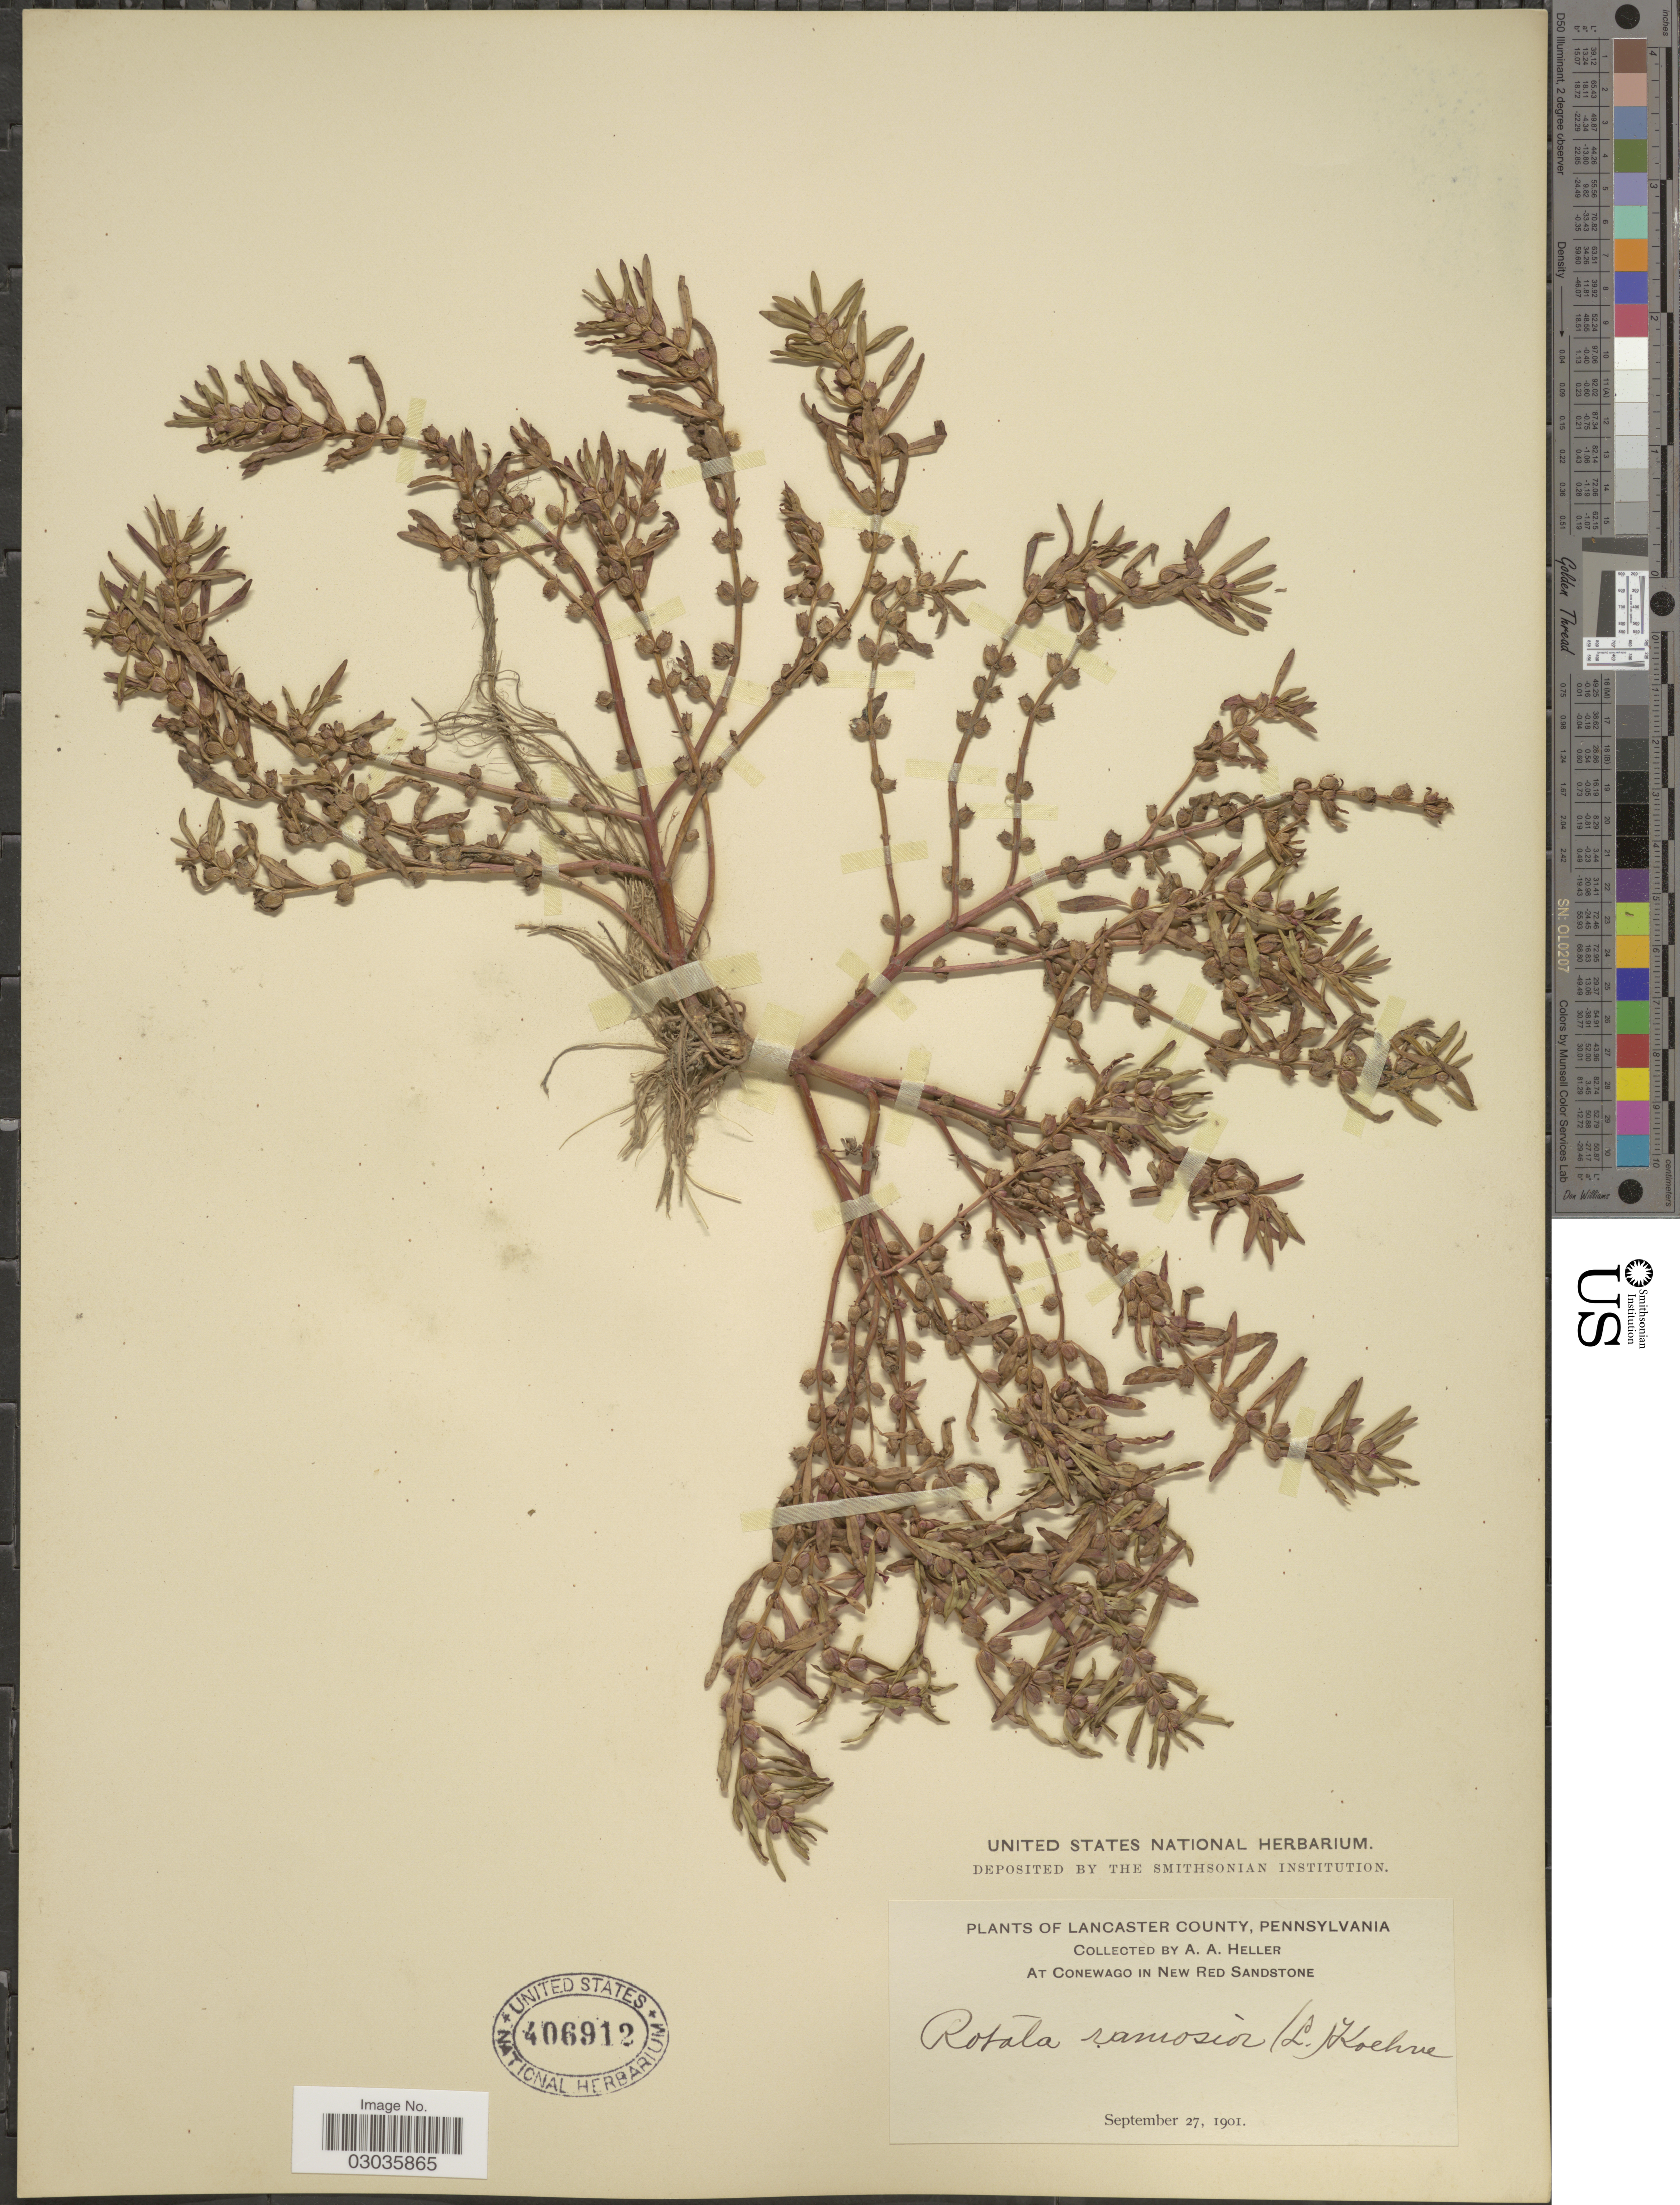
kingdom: Plantae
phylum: Tracheophyta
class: Magnoliopsida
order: Myrtales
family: Lythraceae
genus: Rotala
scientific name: Rotala ramosior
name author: (L.) Koehne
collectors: A. A. Heller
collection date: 1901-09-27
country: United States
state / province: Pennsylvania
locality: Lancaster County. At Conewago in New Red Sandstone.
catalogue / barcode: US 406912